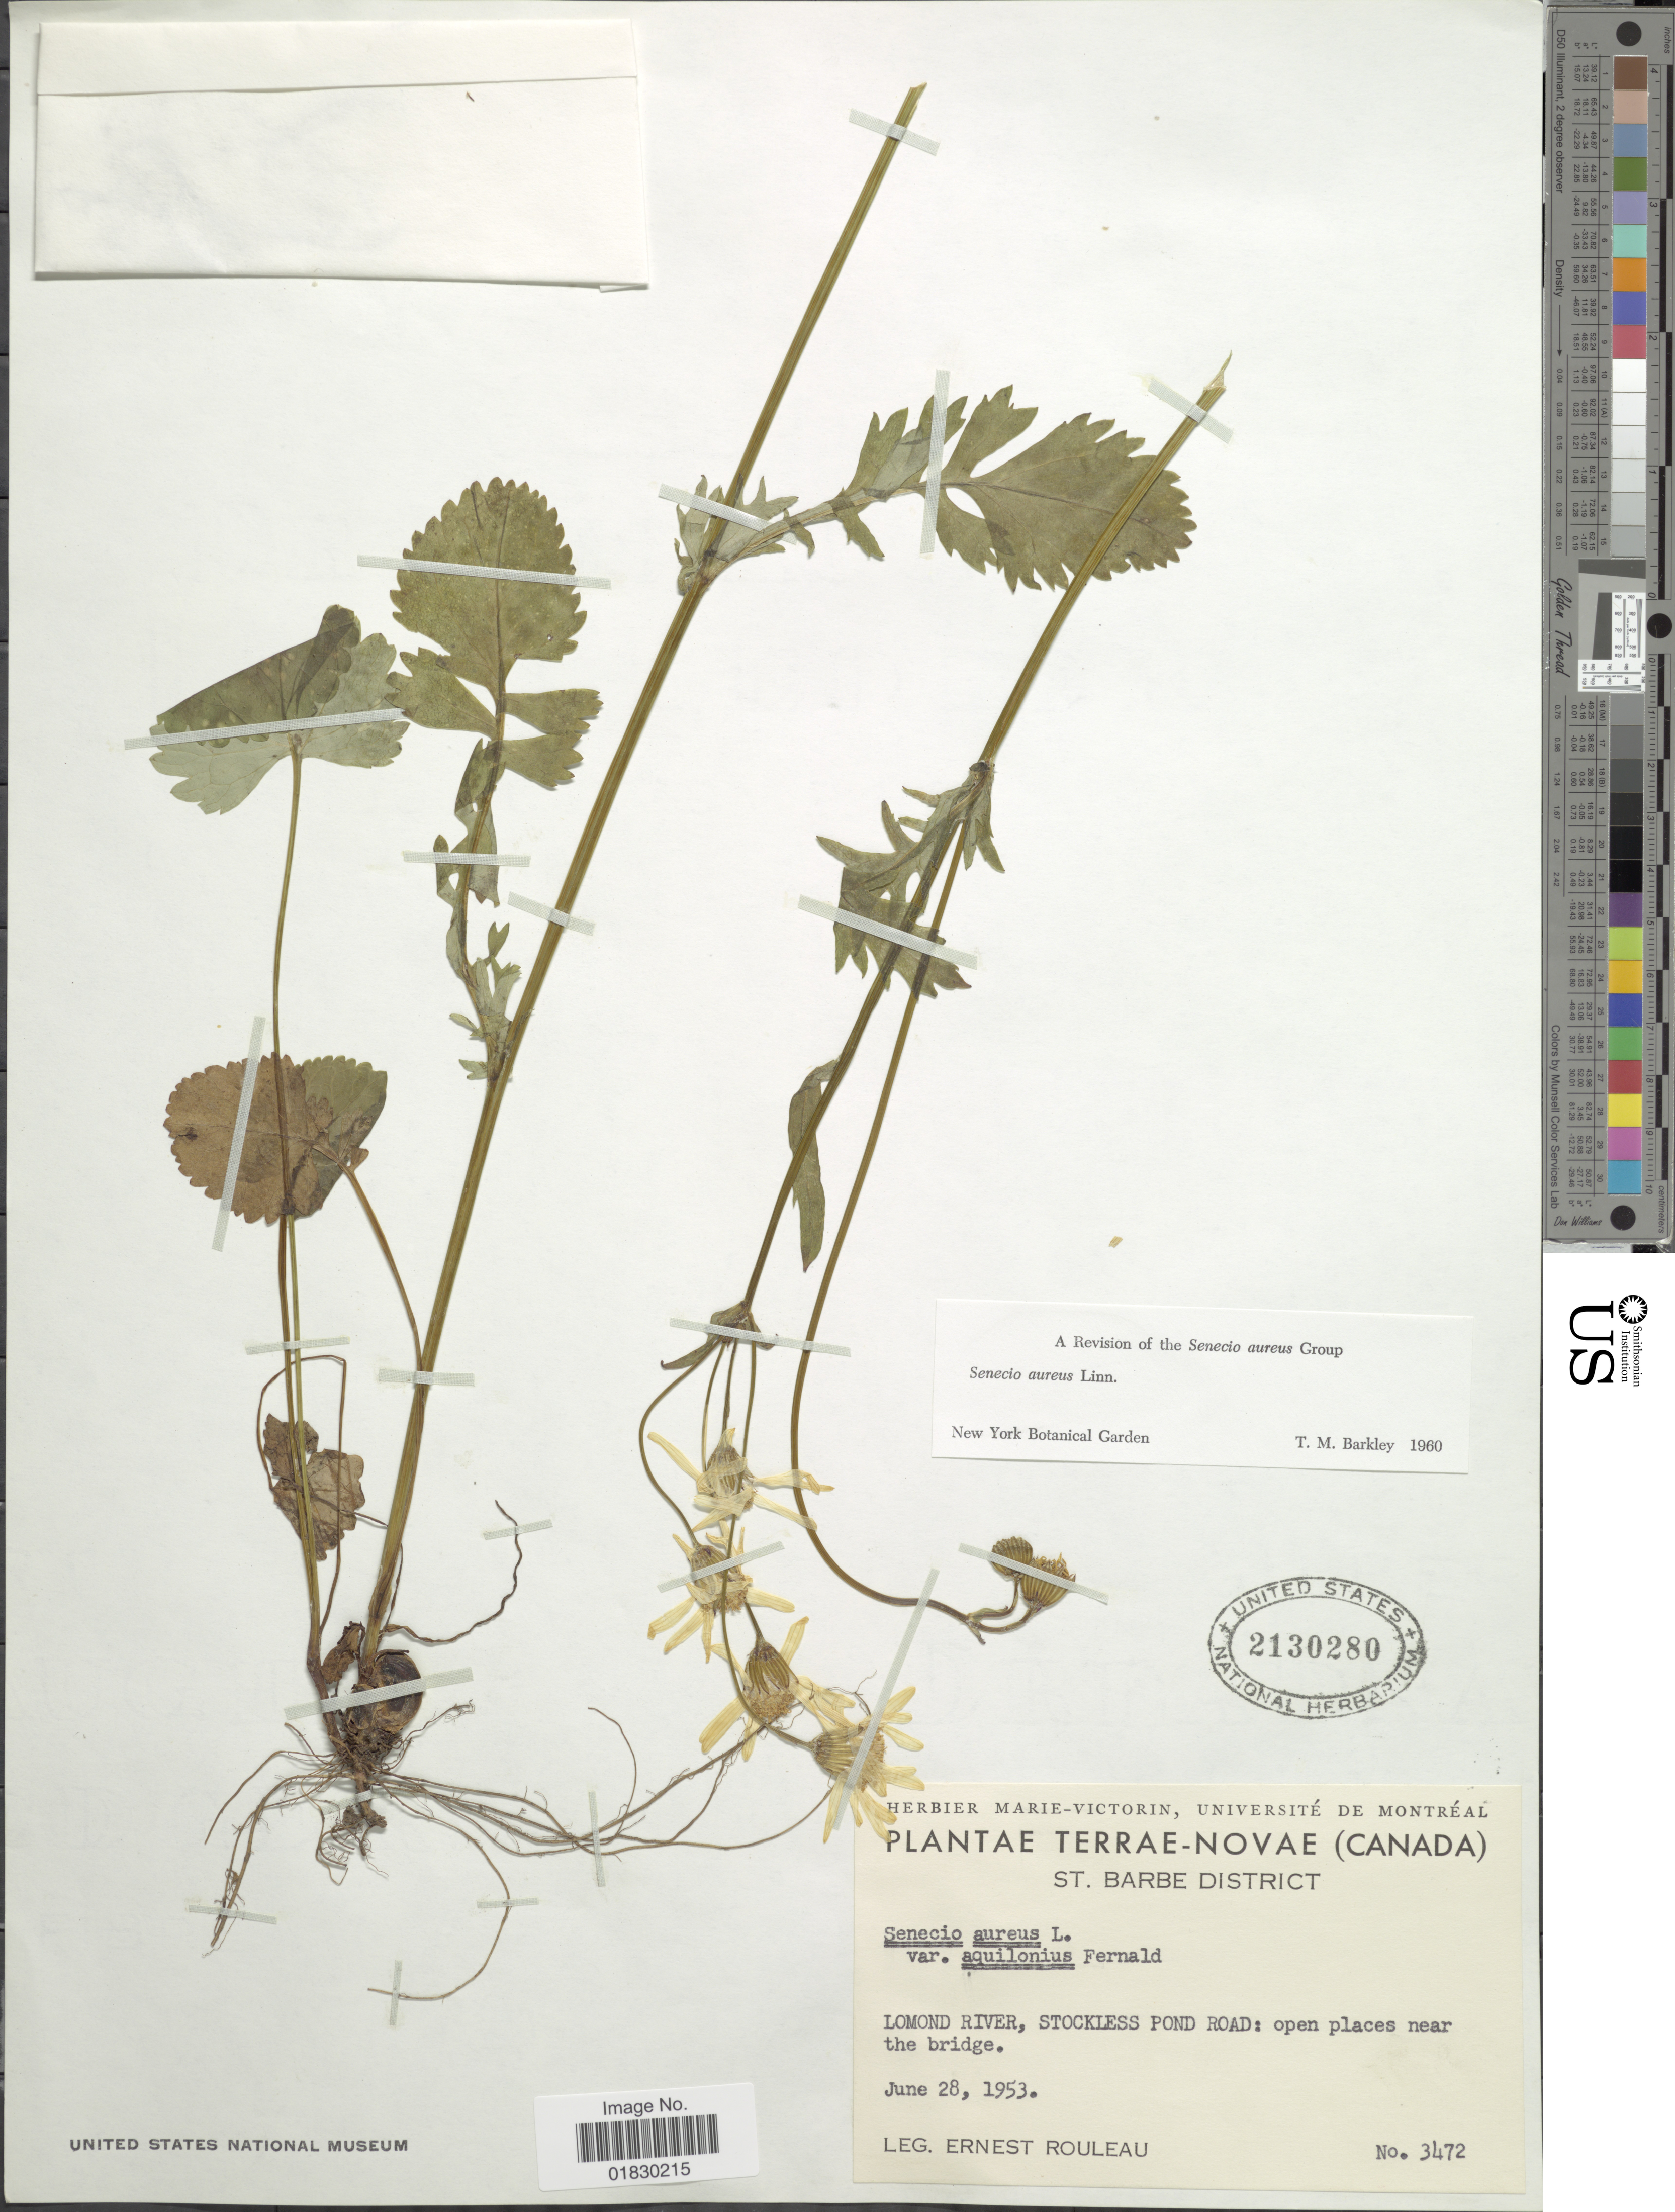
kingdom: Plantae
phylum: Tracheophyta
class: Magnoliopsida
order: Asterales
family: Asteraceae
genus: Packera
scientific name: Packera aurea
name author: (L.) Á. Löve & D. Löve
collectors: J. Rouleau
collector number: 3472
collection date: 1953-06-28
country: Canada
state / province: Newfoundland and Labrador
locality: Terrae-Novae (Canada), St. Barbe District, Lomond River, Stockless Pond Road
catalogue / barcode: US 2130280